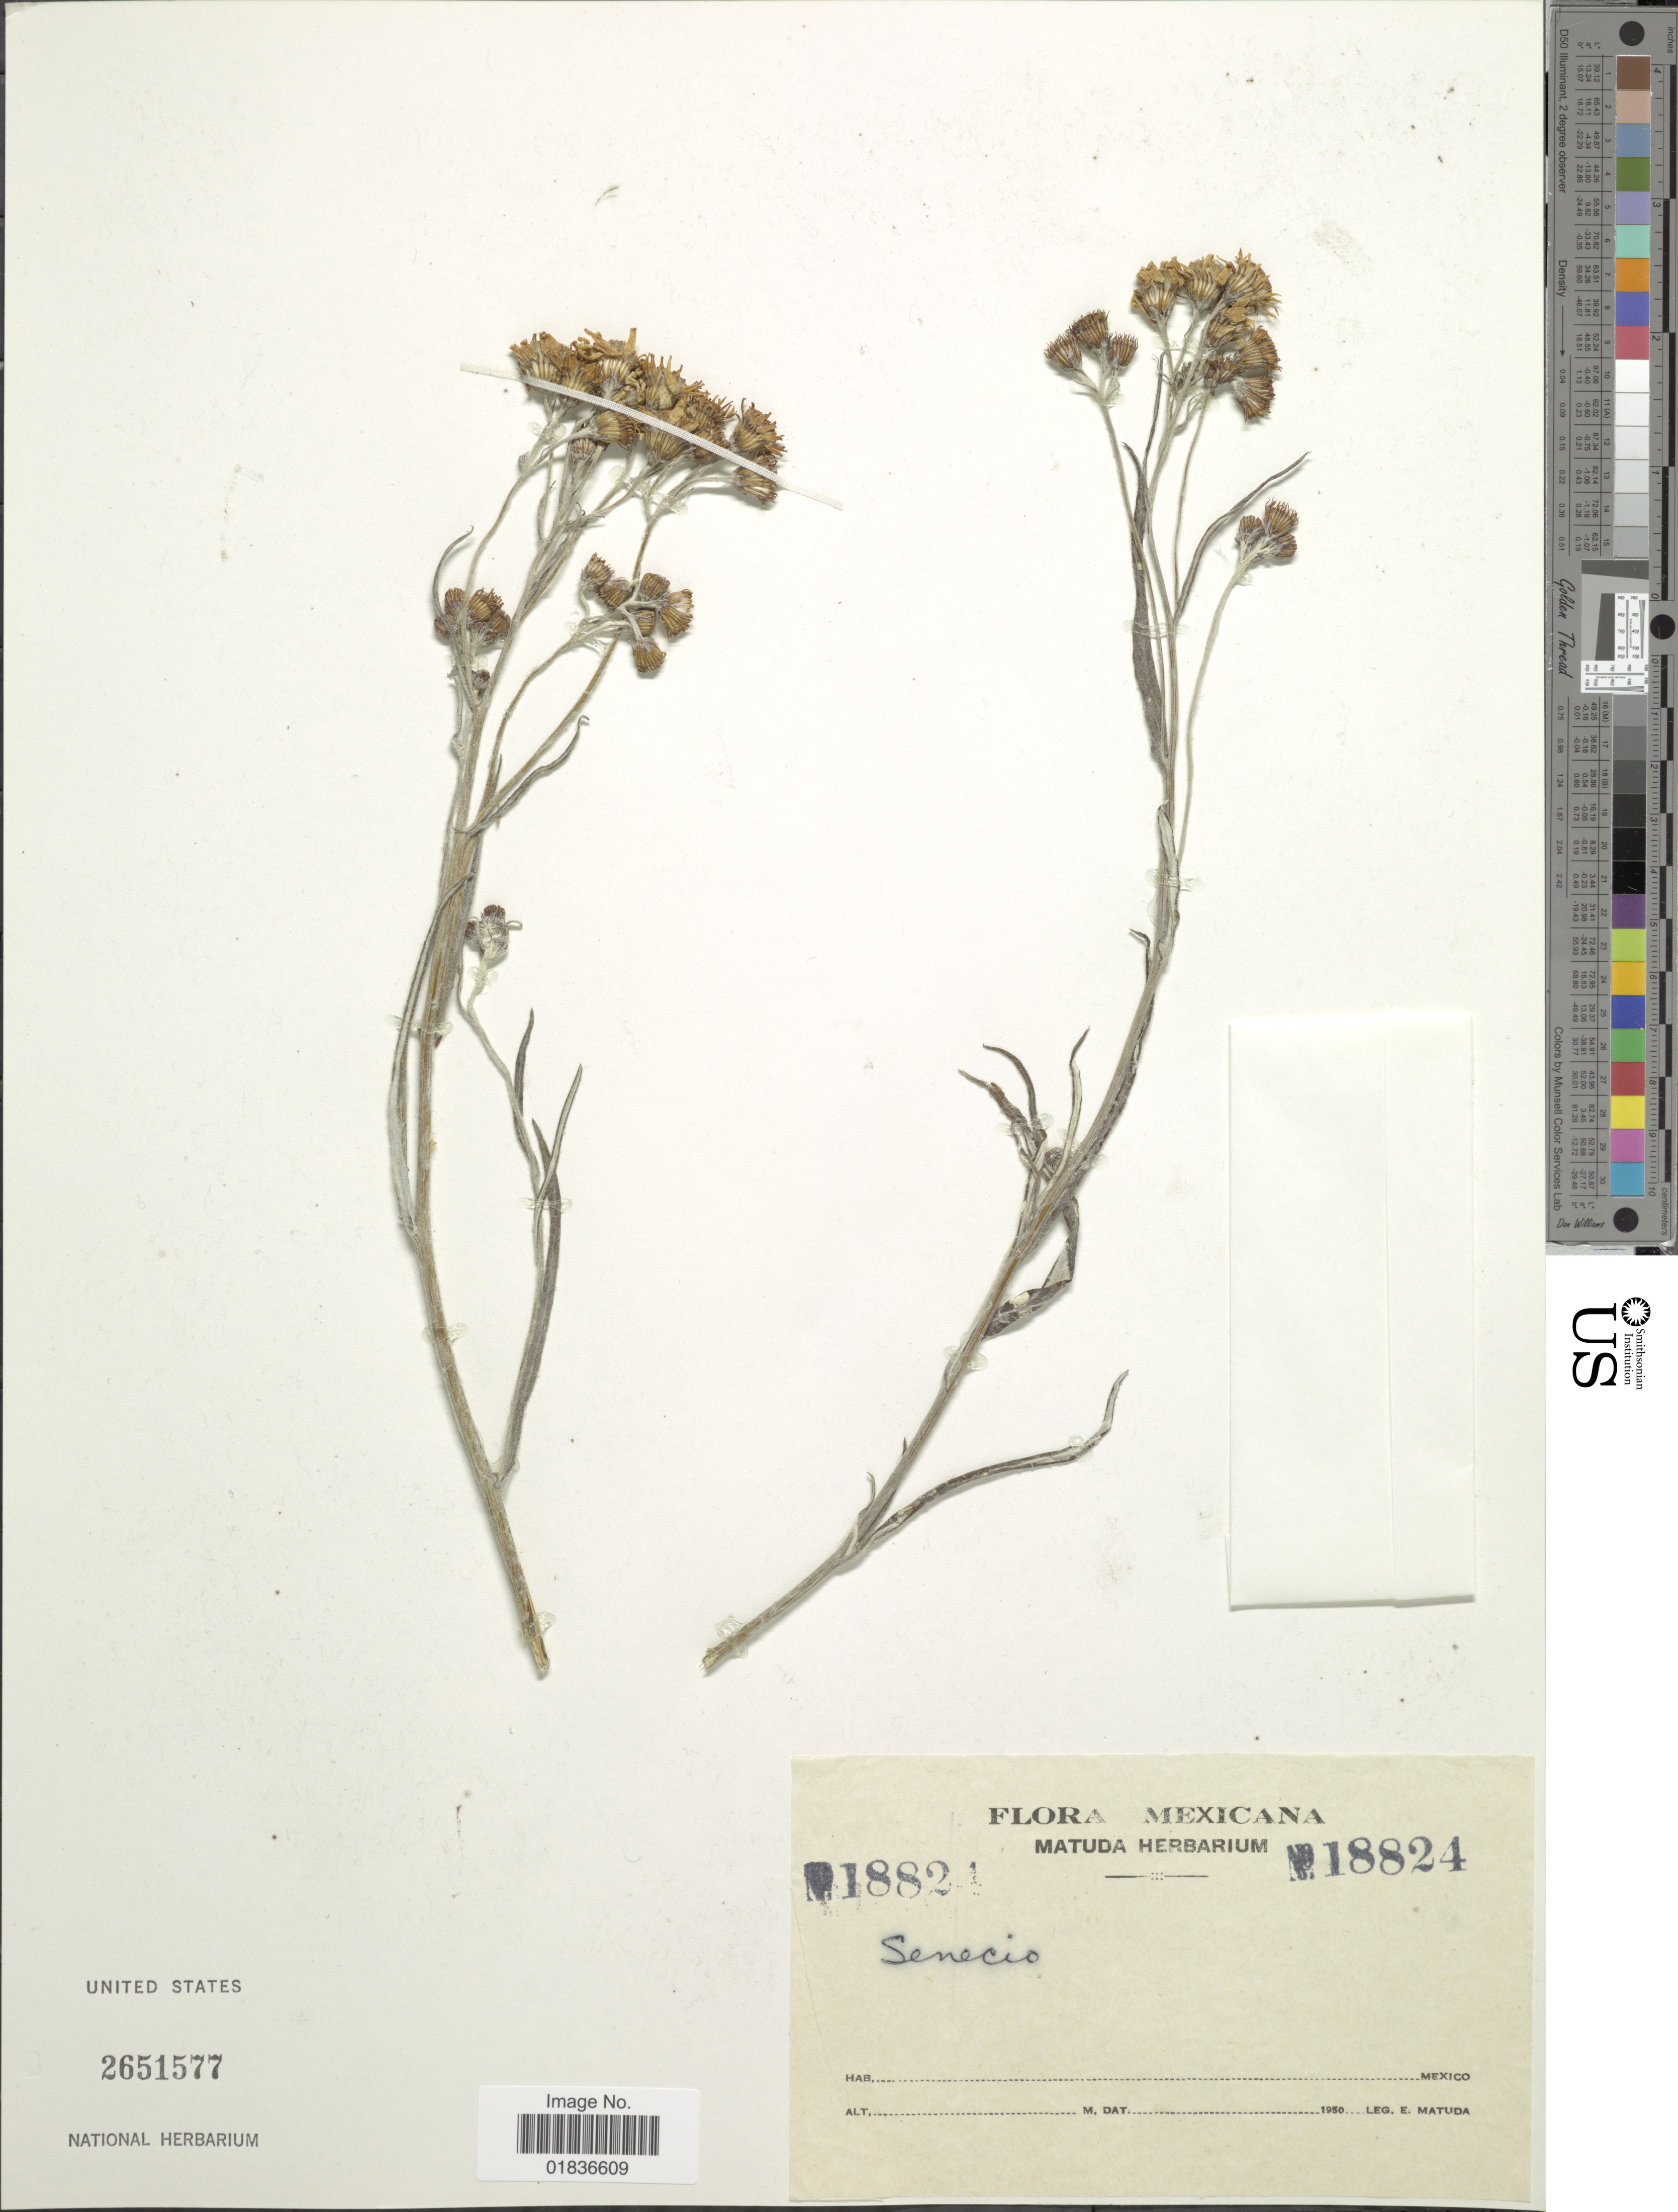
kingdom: Plantae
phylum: Tracheophyta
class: Magnoliopsida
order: Asterales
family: Asteraceae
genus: Senecio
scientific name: Senecio sp.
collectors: E. Matuda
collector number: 18824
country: Mexico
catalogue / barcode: US 2651577